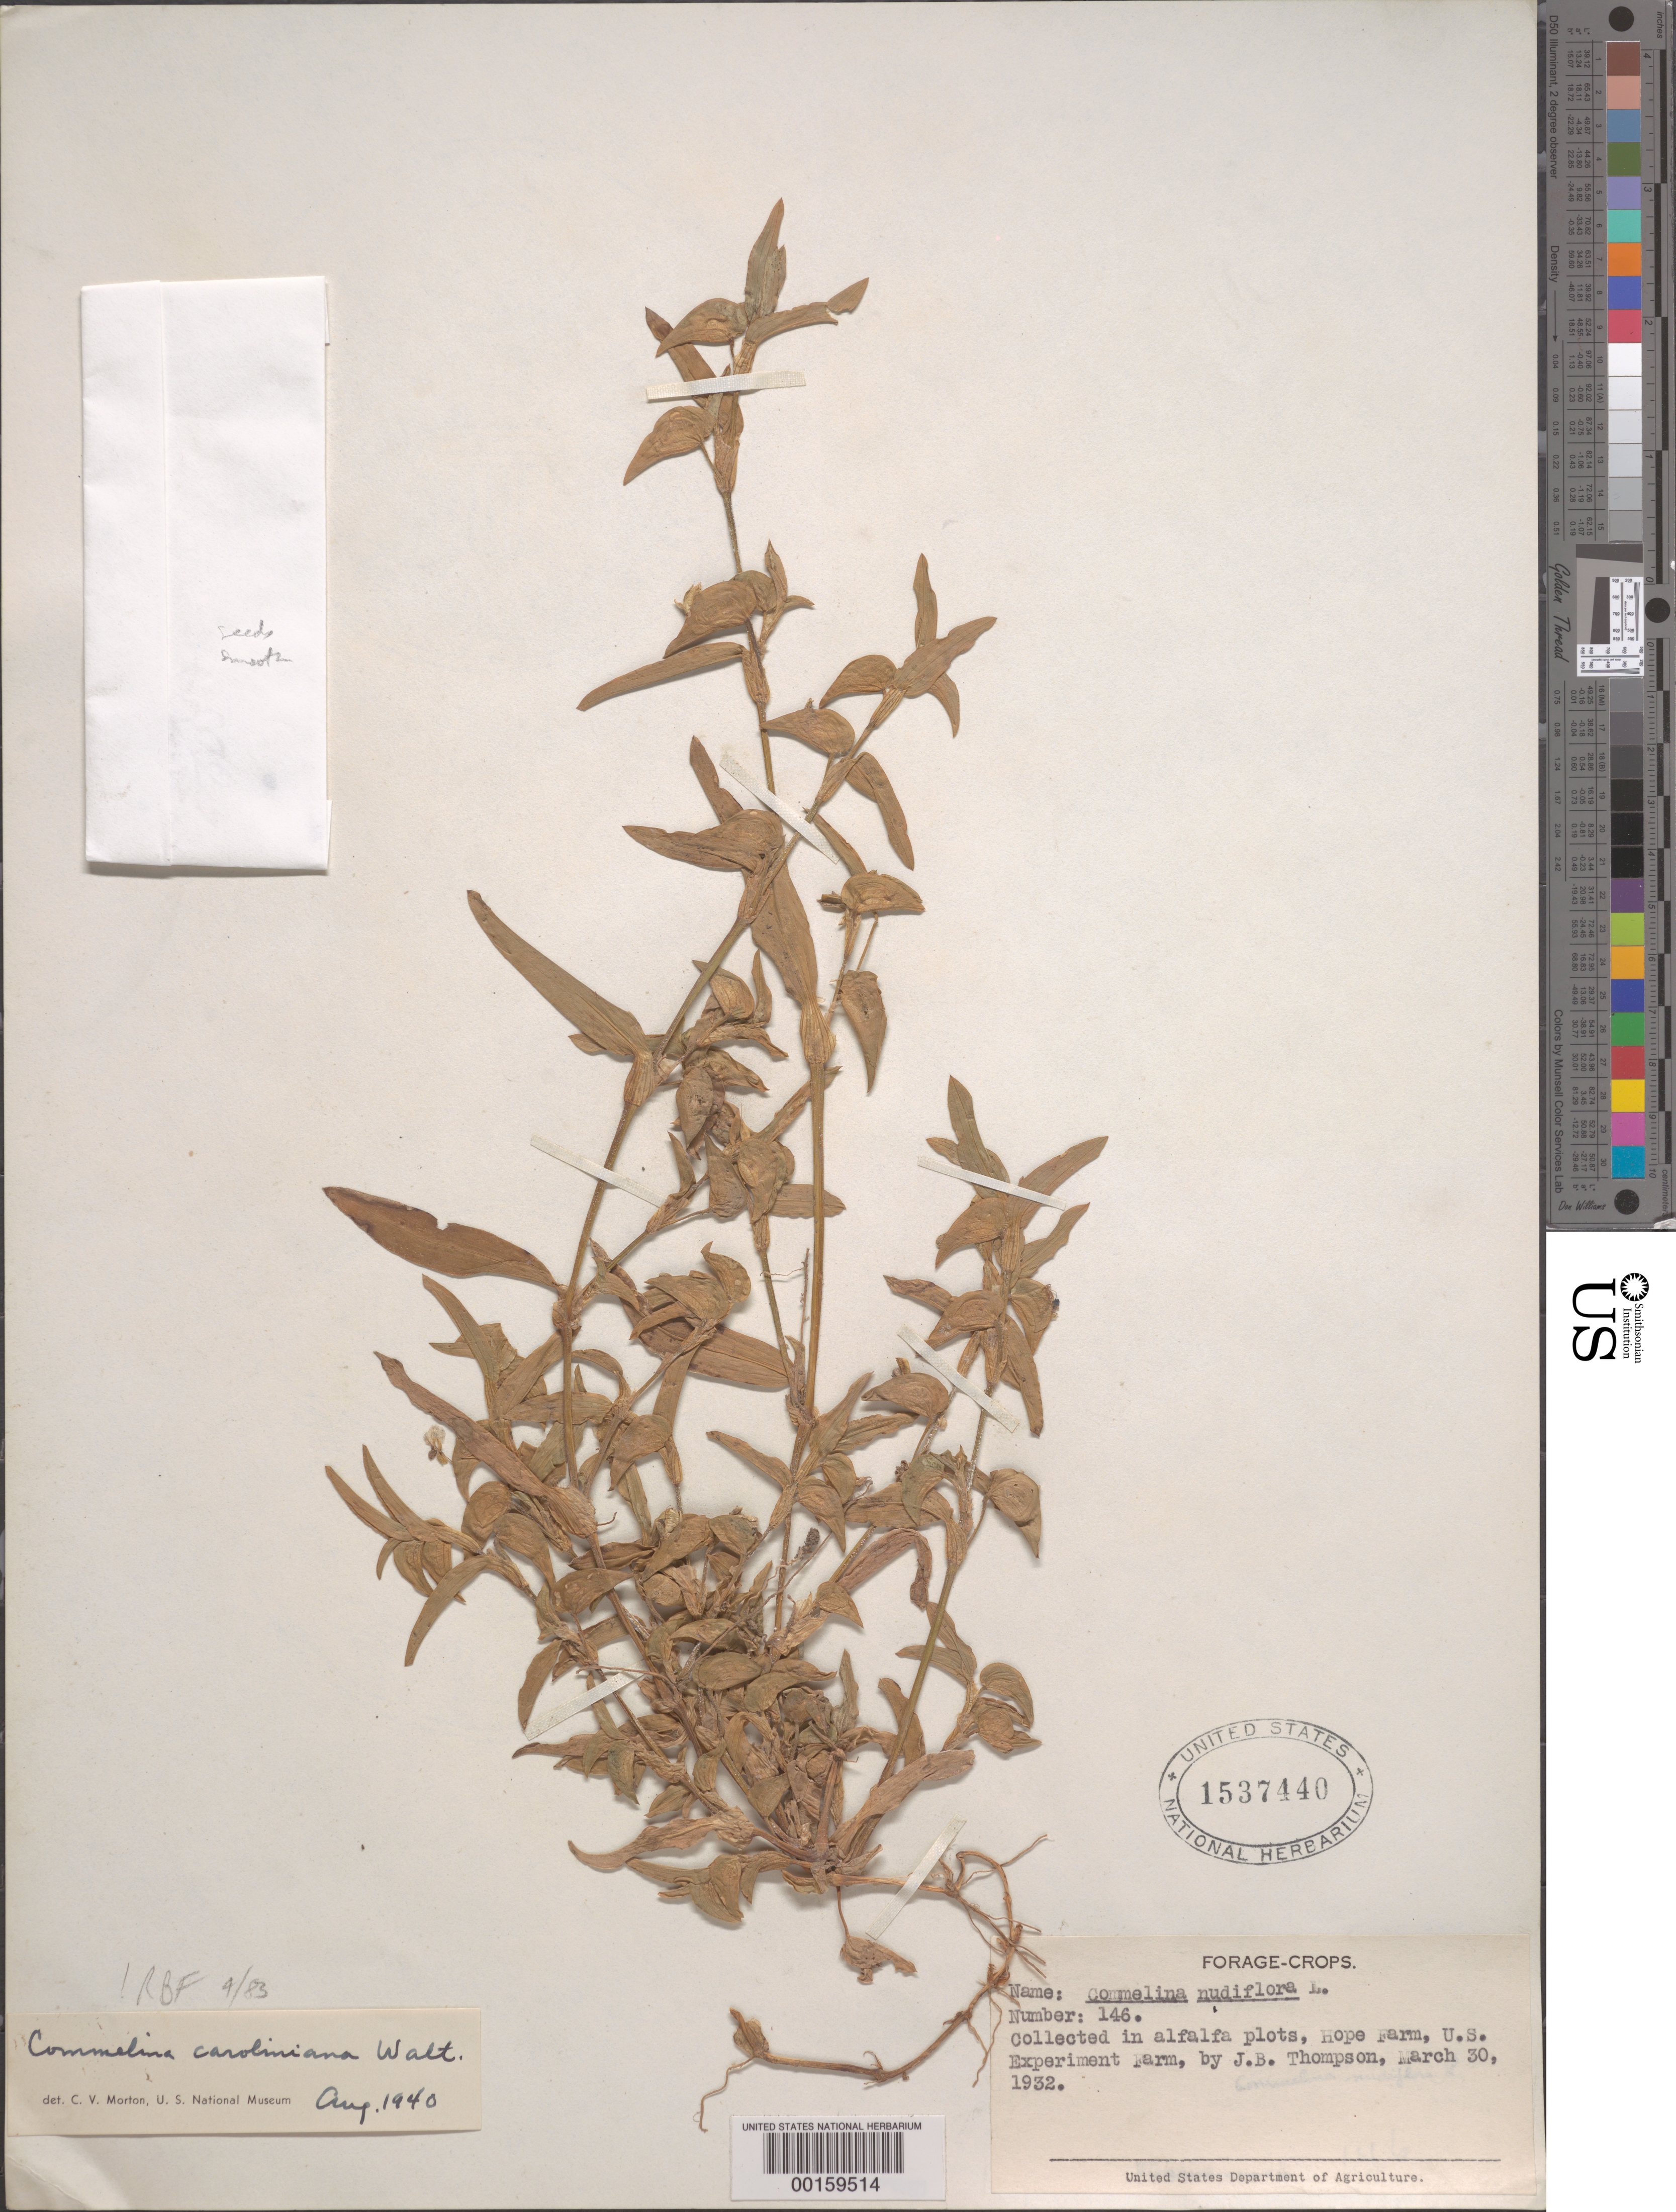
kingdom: Plantae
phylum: Tracheophyta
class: Liliopsida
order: Commelinales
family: Commelinaceae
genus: Commelina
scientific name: Commelina caroliniana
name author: Walter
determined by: Morton, C. V.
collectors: J. B. Thompson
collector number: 146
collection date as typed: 30 Mar 1932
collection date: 1932-03-30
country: United States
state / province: Washington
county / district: Spokane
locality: Spokane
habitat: Alfalfa plots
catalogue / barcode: US 1537440